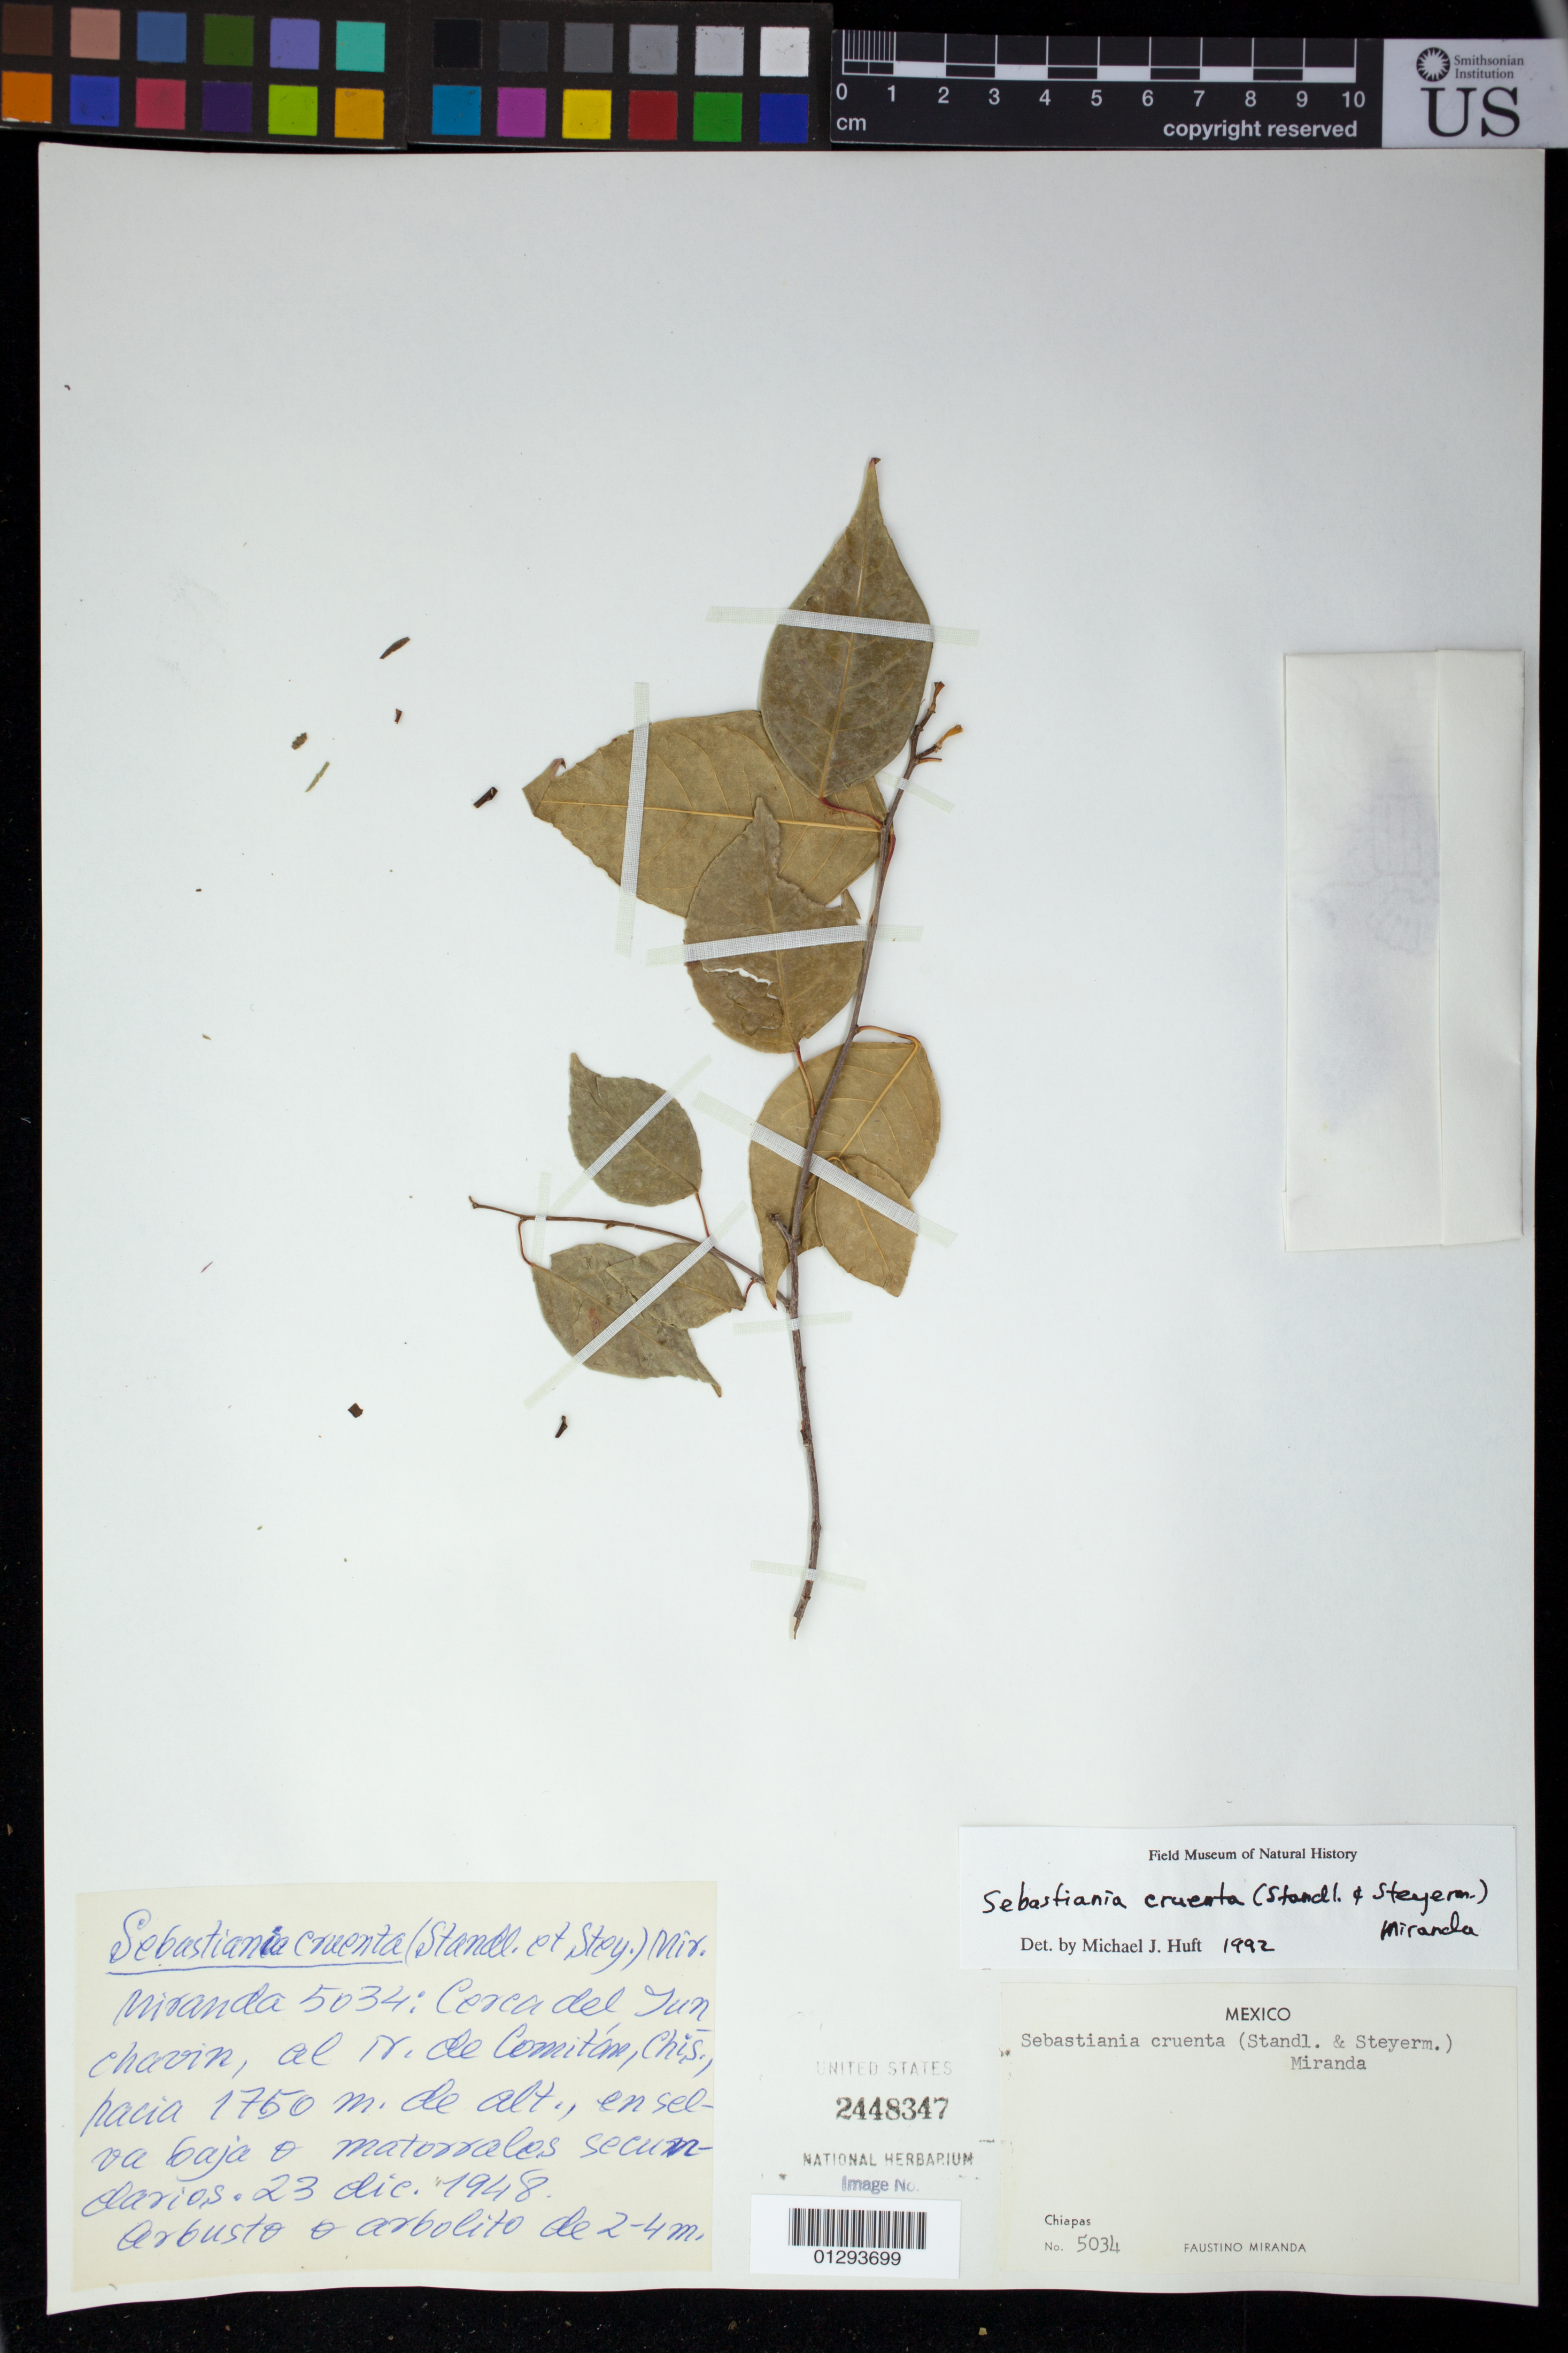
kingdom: Plantae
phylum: Tracheophyta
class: Magnoliopsida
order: Malpighiales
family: Euphorbiaceae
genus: Sebastiania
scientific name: Sebastiania hintonii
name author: Lundell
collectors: F. Miranda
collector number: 5034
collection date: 1948-12-23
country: Mexico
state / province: Chiapas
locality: Cerca del [Tun Chavin], al N de Comitzn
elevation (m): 1750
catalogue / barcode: US 2448347